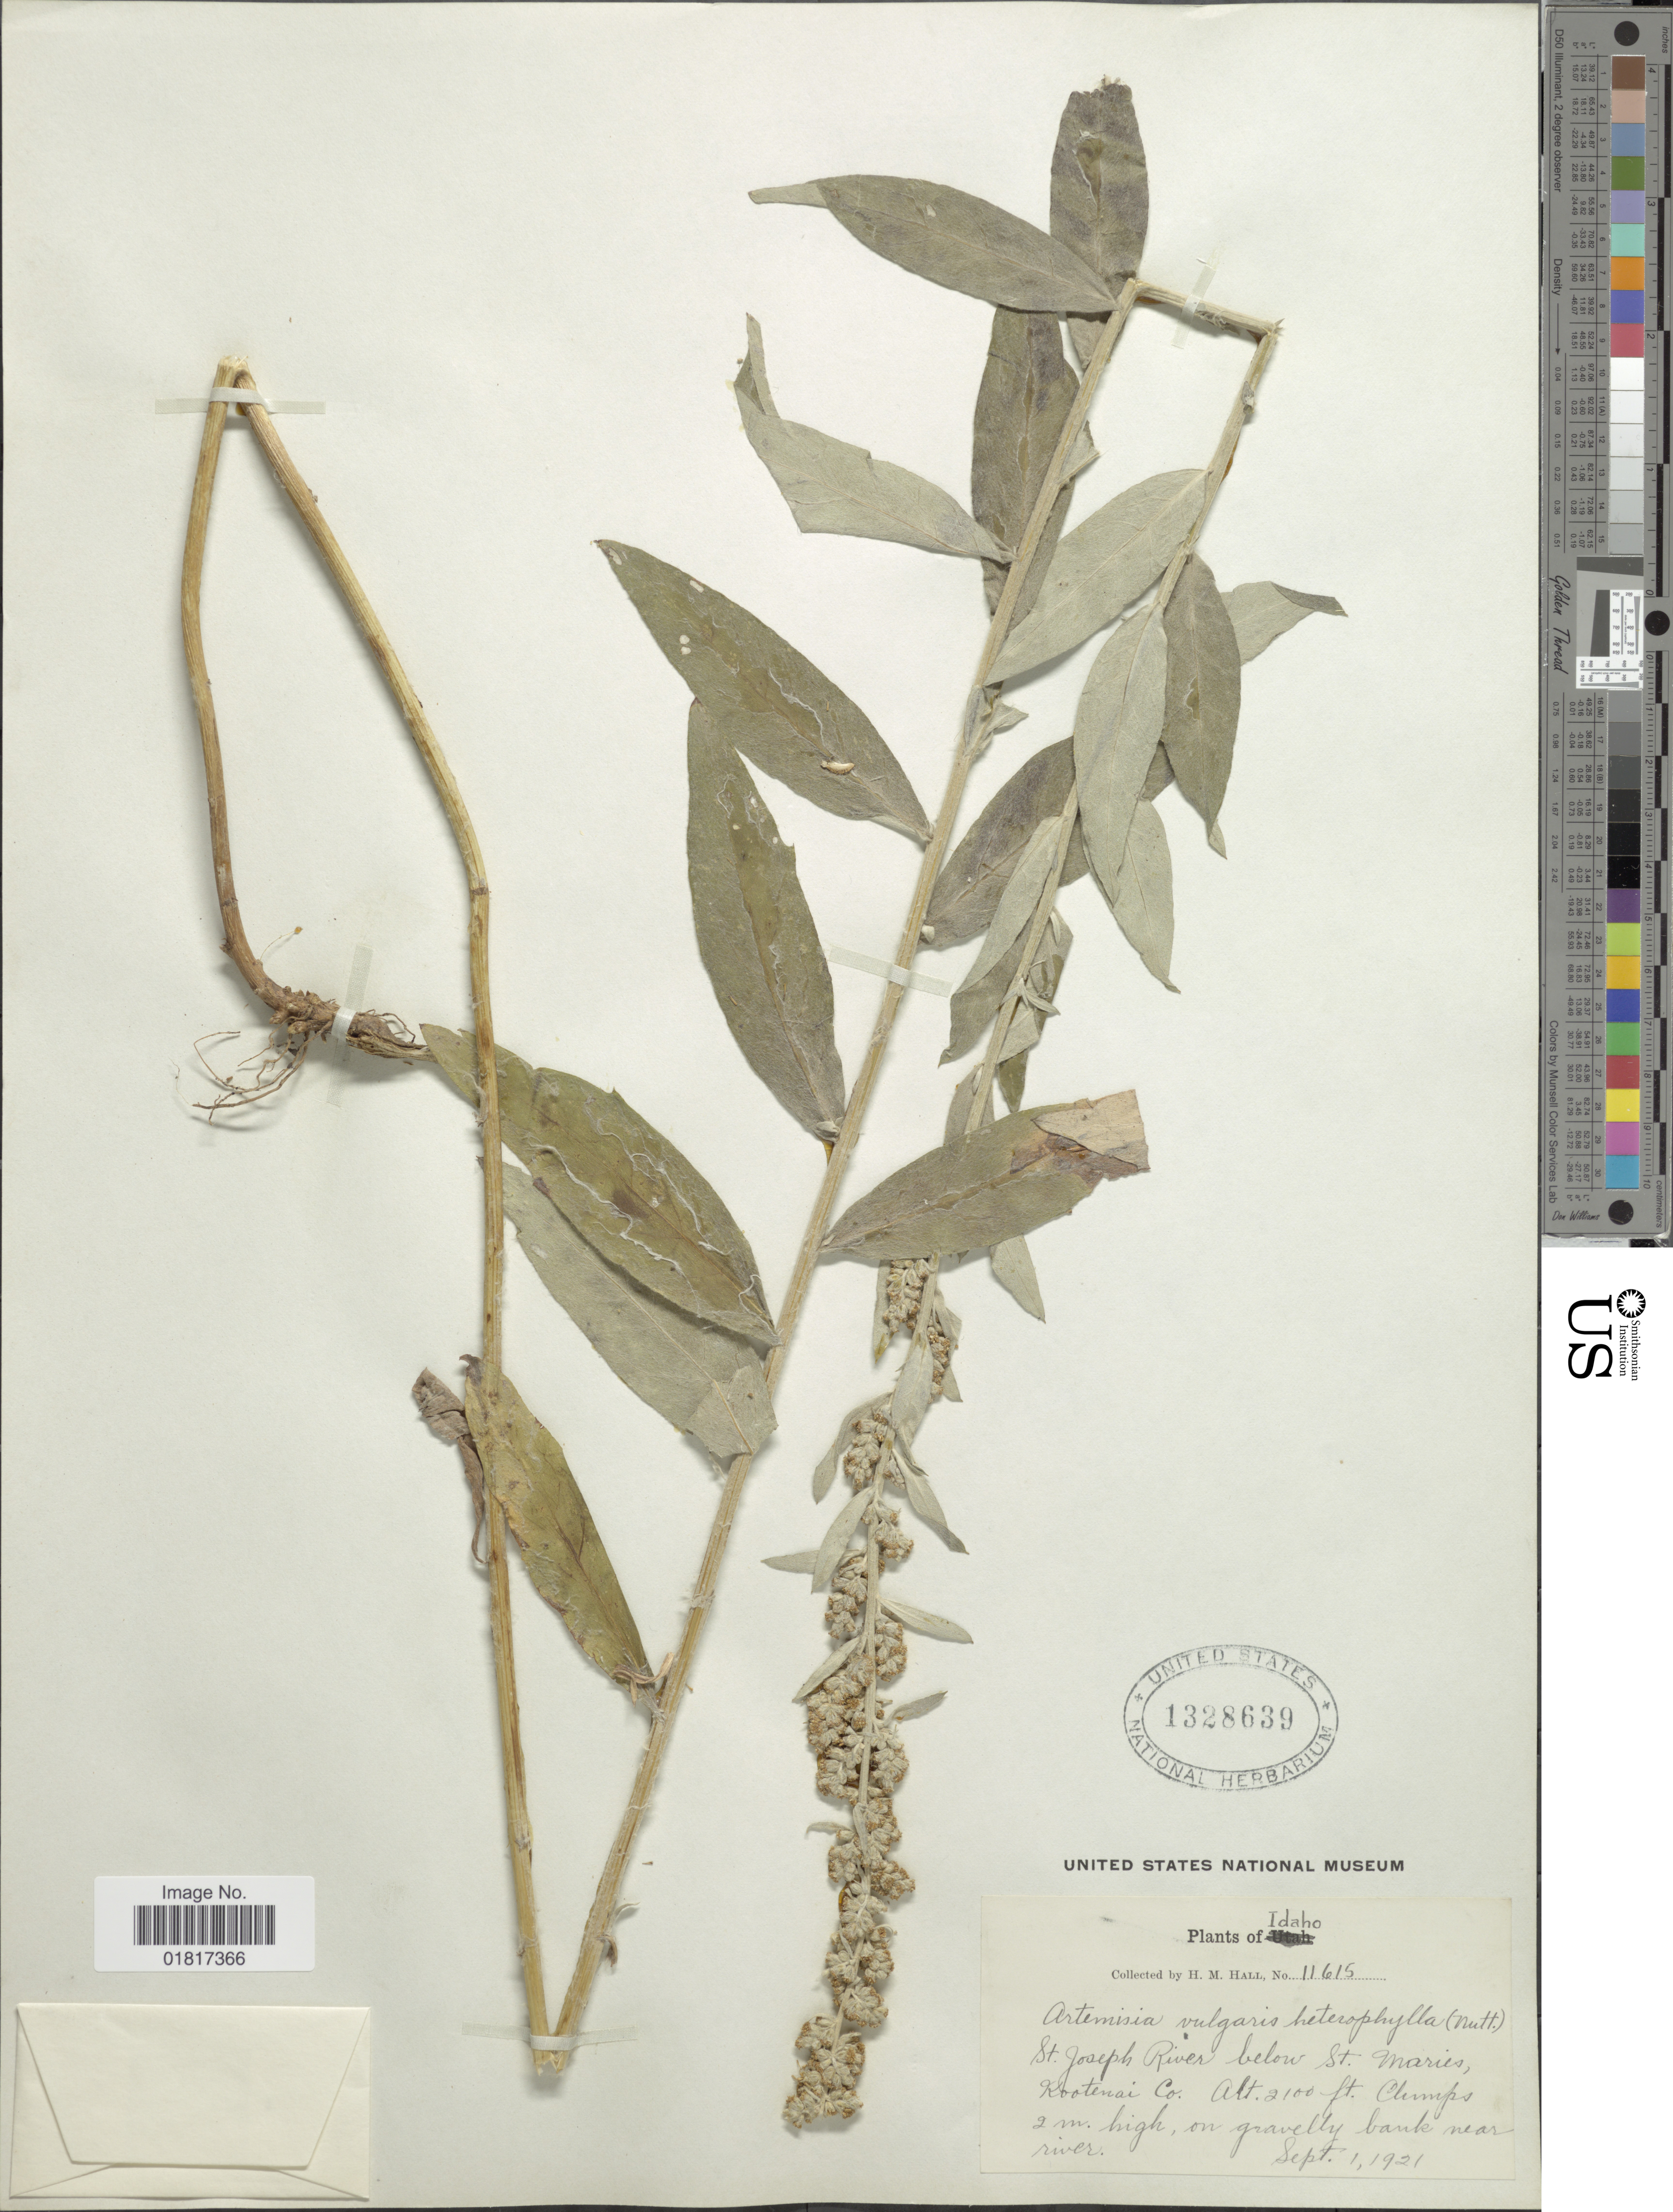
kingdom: Plantae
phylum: Tracheophyta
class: Magnoliopsida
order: Asterales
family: Asteraceae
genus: Artemisia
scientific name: Artemisia vulgaris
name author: L.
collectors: H. M. Hall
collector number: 11615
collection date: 1921-09-01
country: United States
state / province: Idaho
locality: St Joseph River below St Maries, Kootenai Co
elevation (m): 640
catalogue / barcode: US 1328639